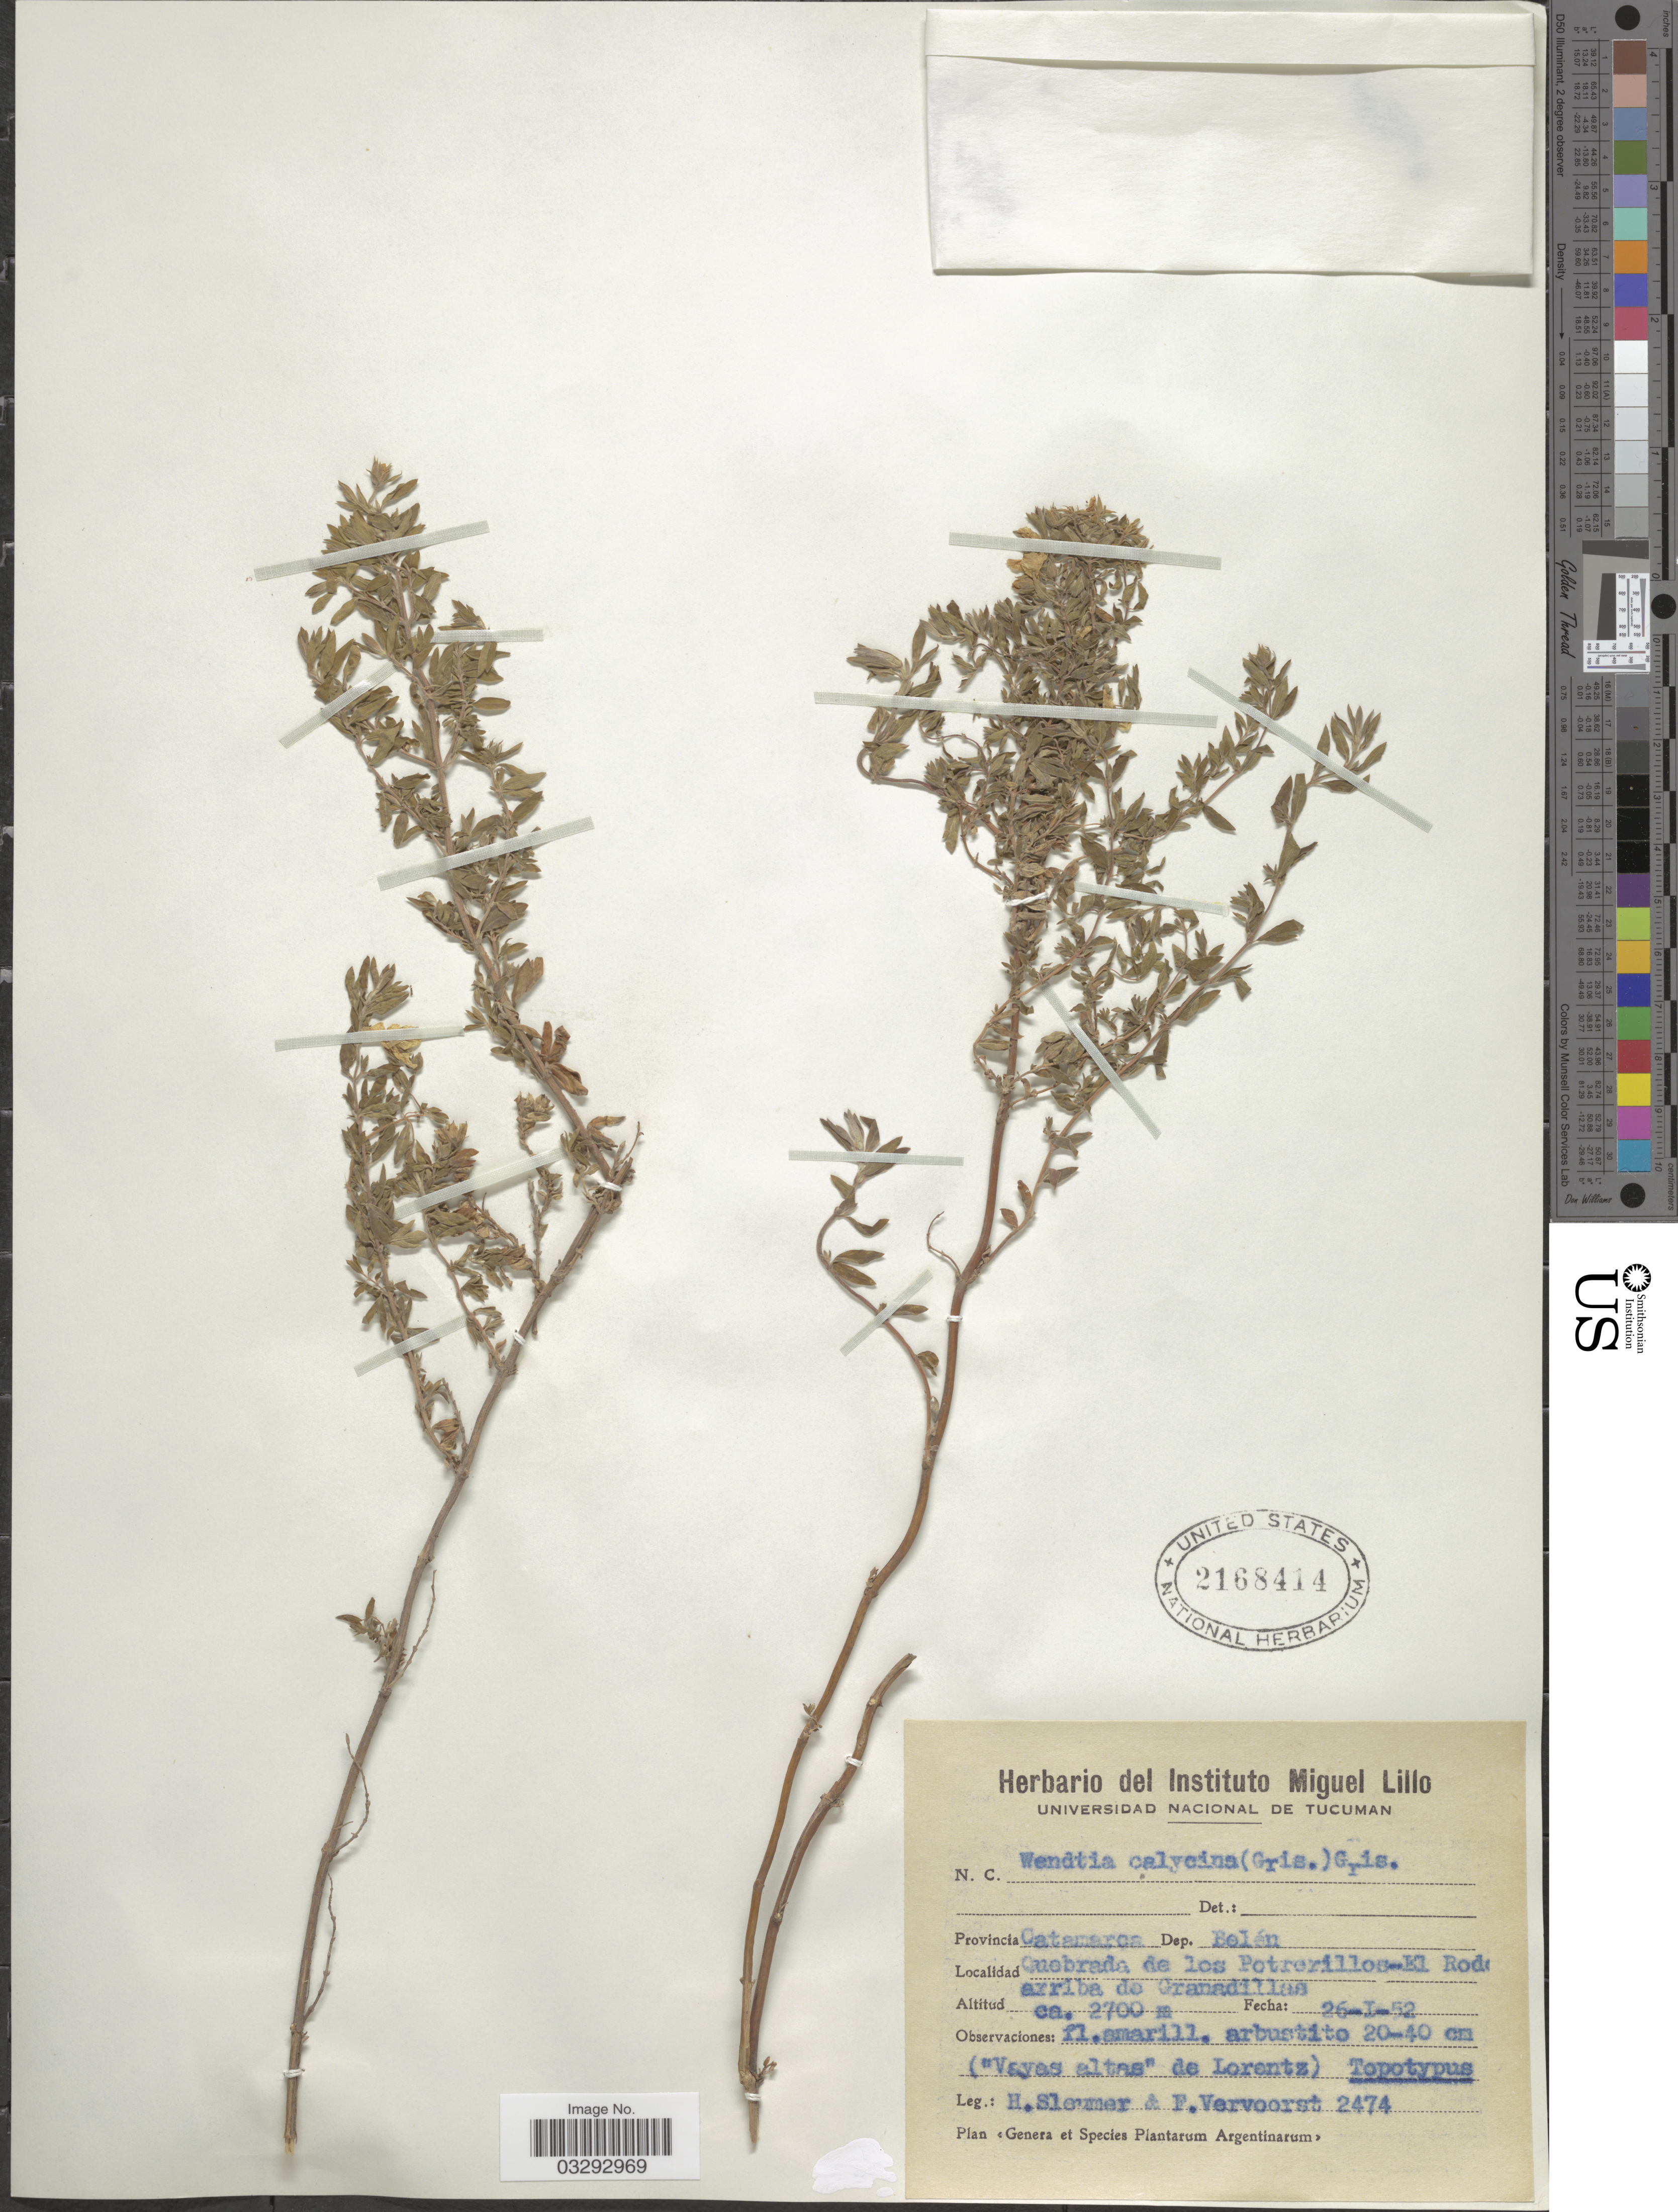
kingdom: Plantae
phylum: Tracheophyta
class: Magnoliopsida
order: Geraniales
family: Vivianiaceae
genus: Wendtia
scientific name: Wendtia calycina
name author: (Griseb.) Griseb.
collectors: H. O. Sleumer & F. Vervoorst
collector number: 2474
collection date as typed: Transcribed d/m/y: 26/1/52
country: Argentina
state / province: Catamarca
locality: Dep. Belén, Quebrada de los Potrerillos - El Rodeo arriba de Granadillas.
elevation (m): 2700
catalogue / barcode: US 2168414